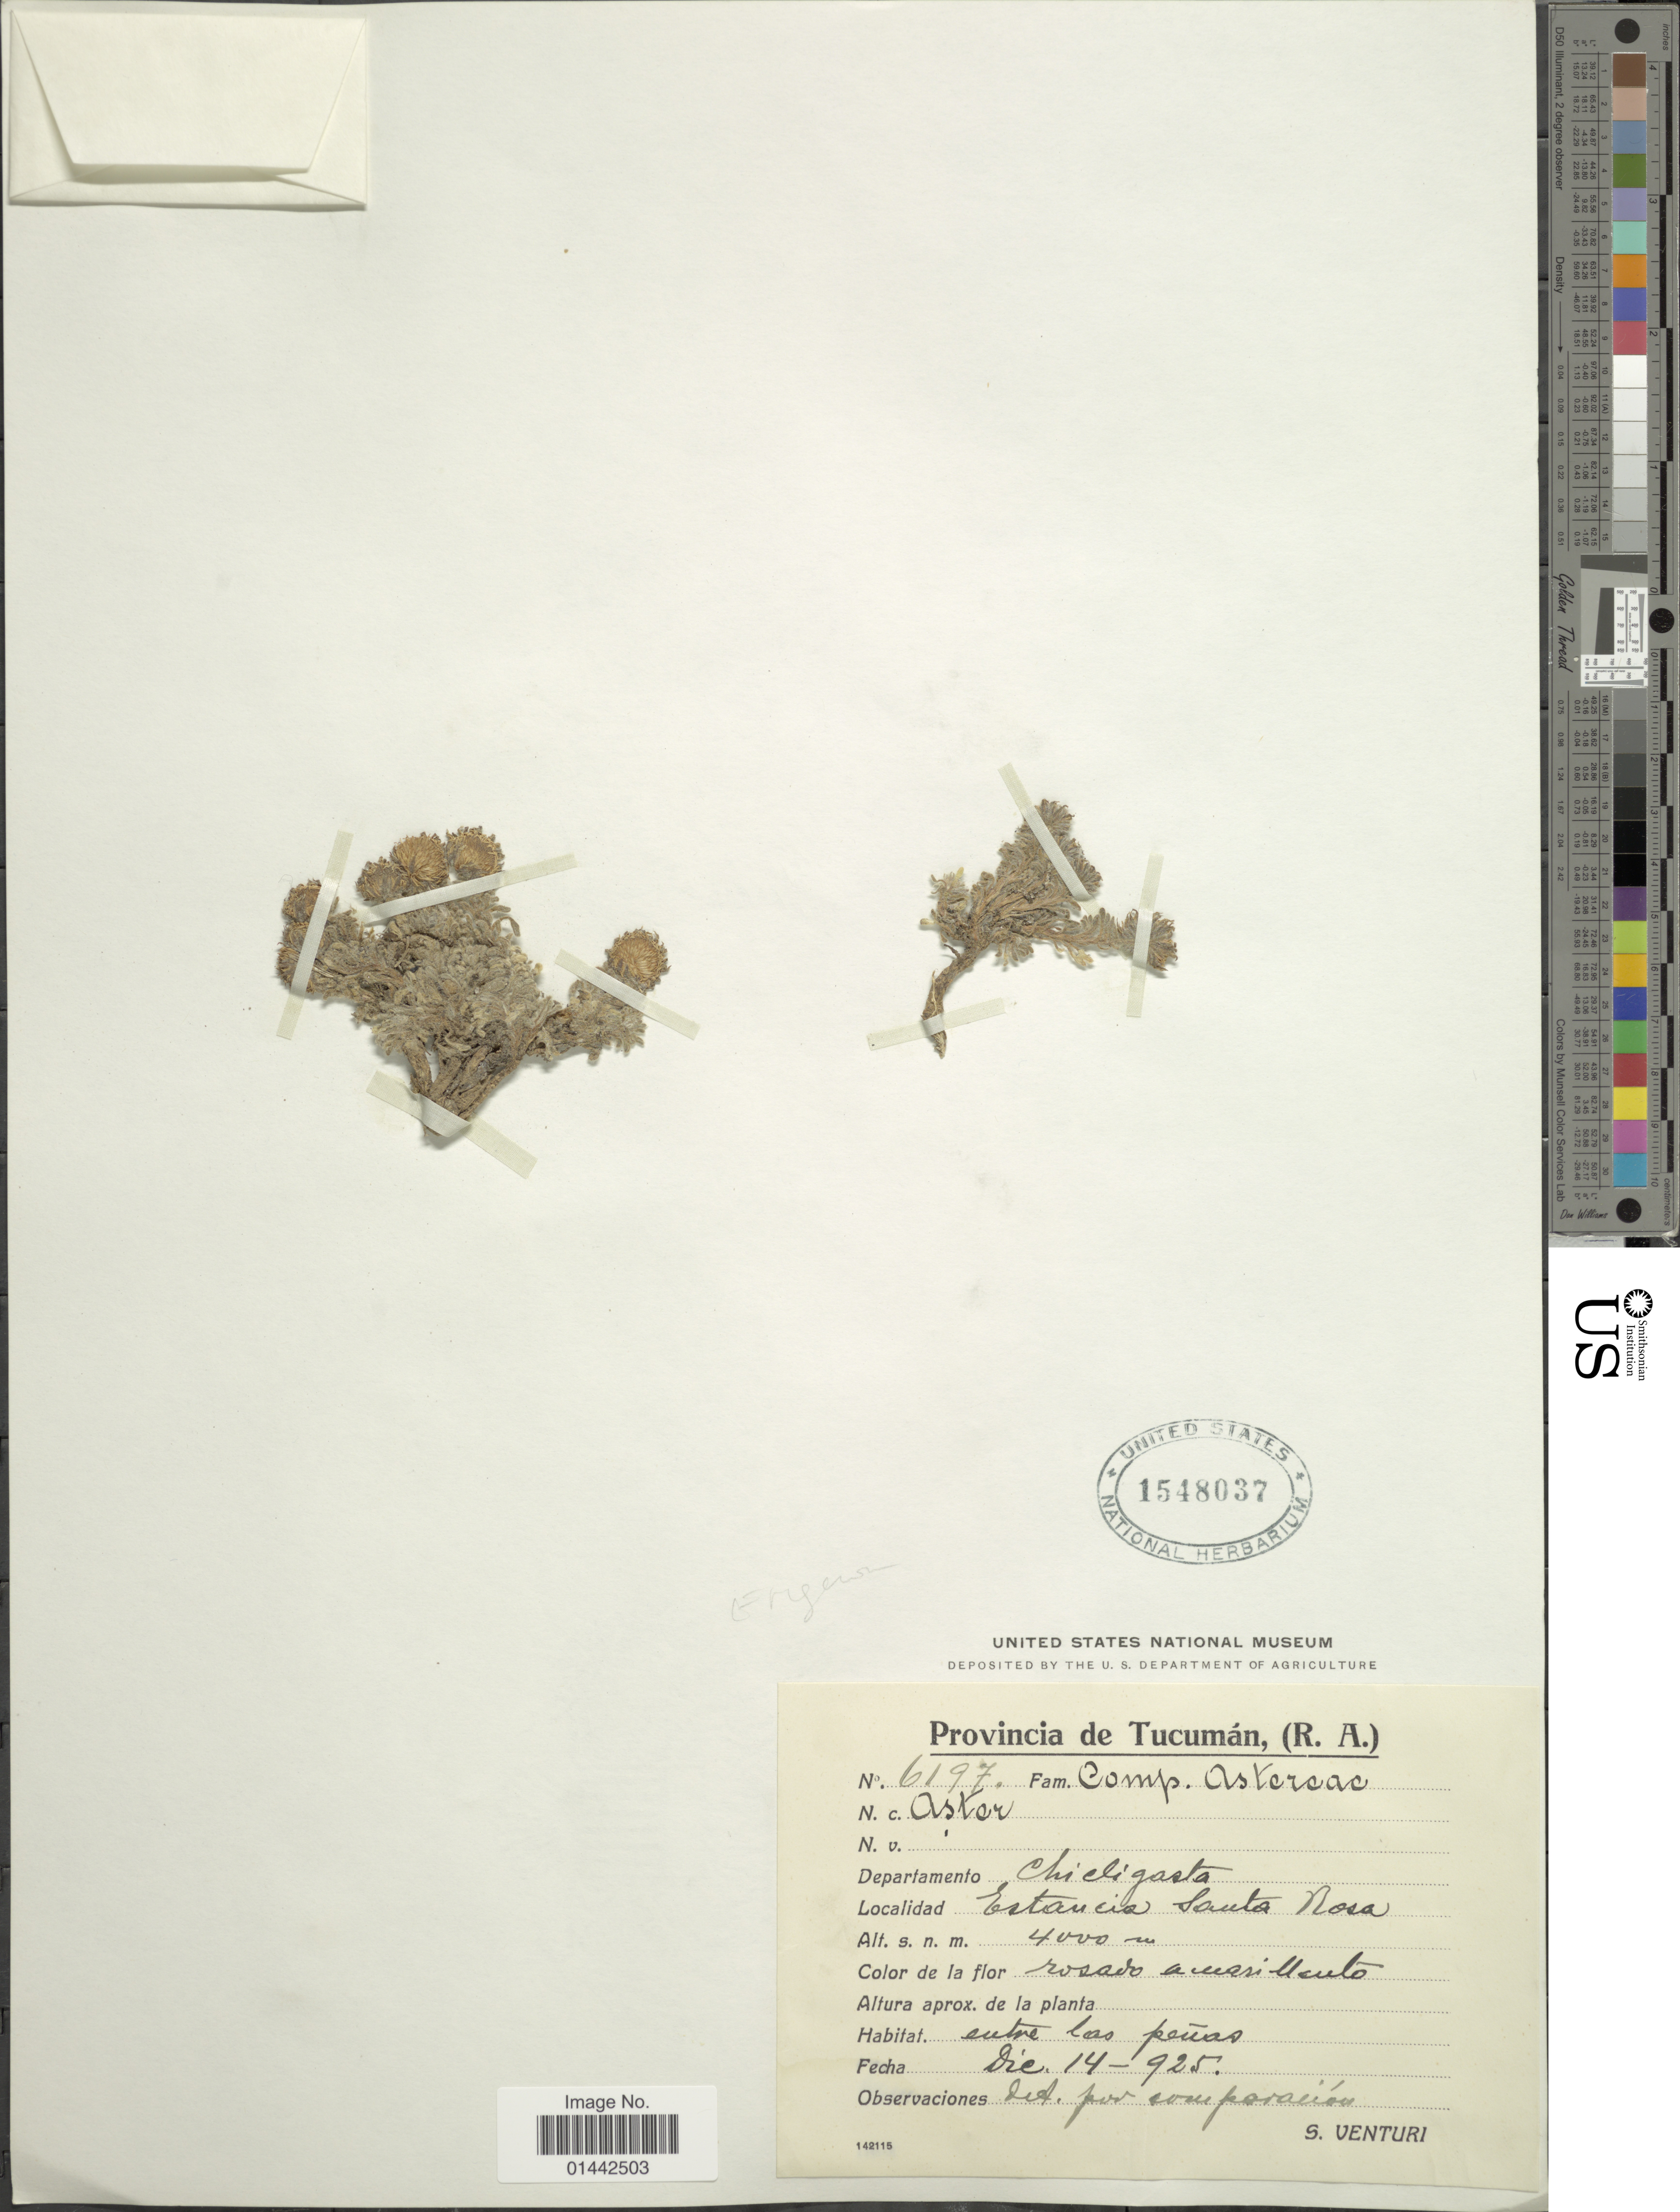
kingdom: Plantae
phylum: Tracheophyta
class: Magnoliopsida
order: Asterales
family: Asteraceae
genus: Erigeron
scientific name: Erigeron sp.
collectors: S. Venturi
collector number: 6197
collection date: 1925-12-14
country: Argentina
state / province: Tucuman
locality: (R.A.) Departamento Chicligasta, Estancia Santa Rosa.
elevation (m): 4000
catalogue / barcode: US 1548037